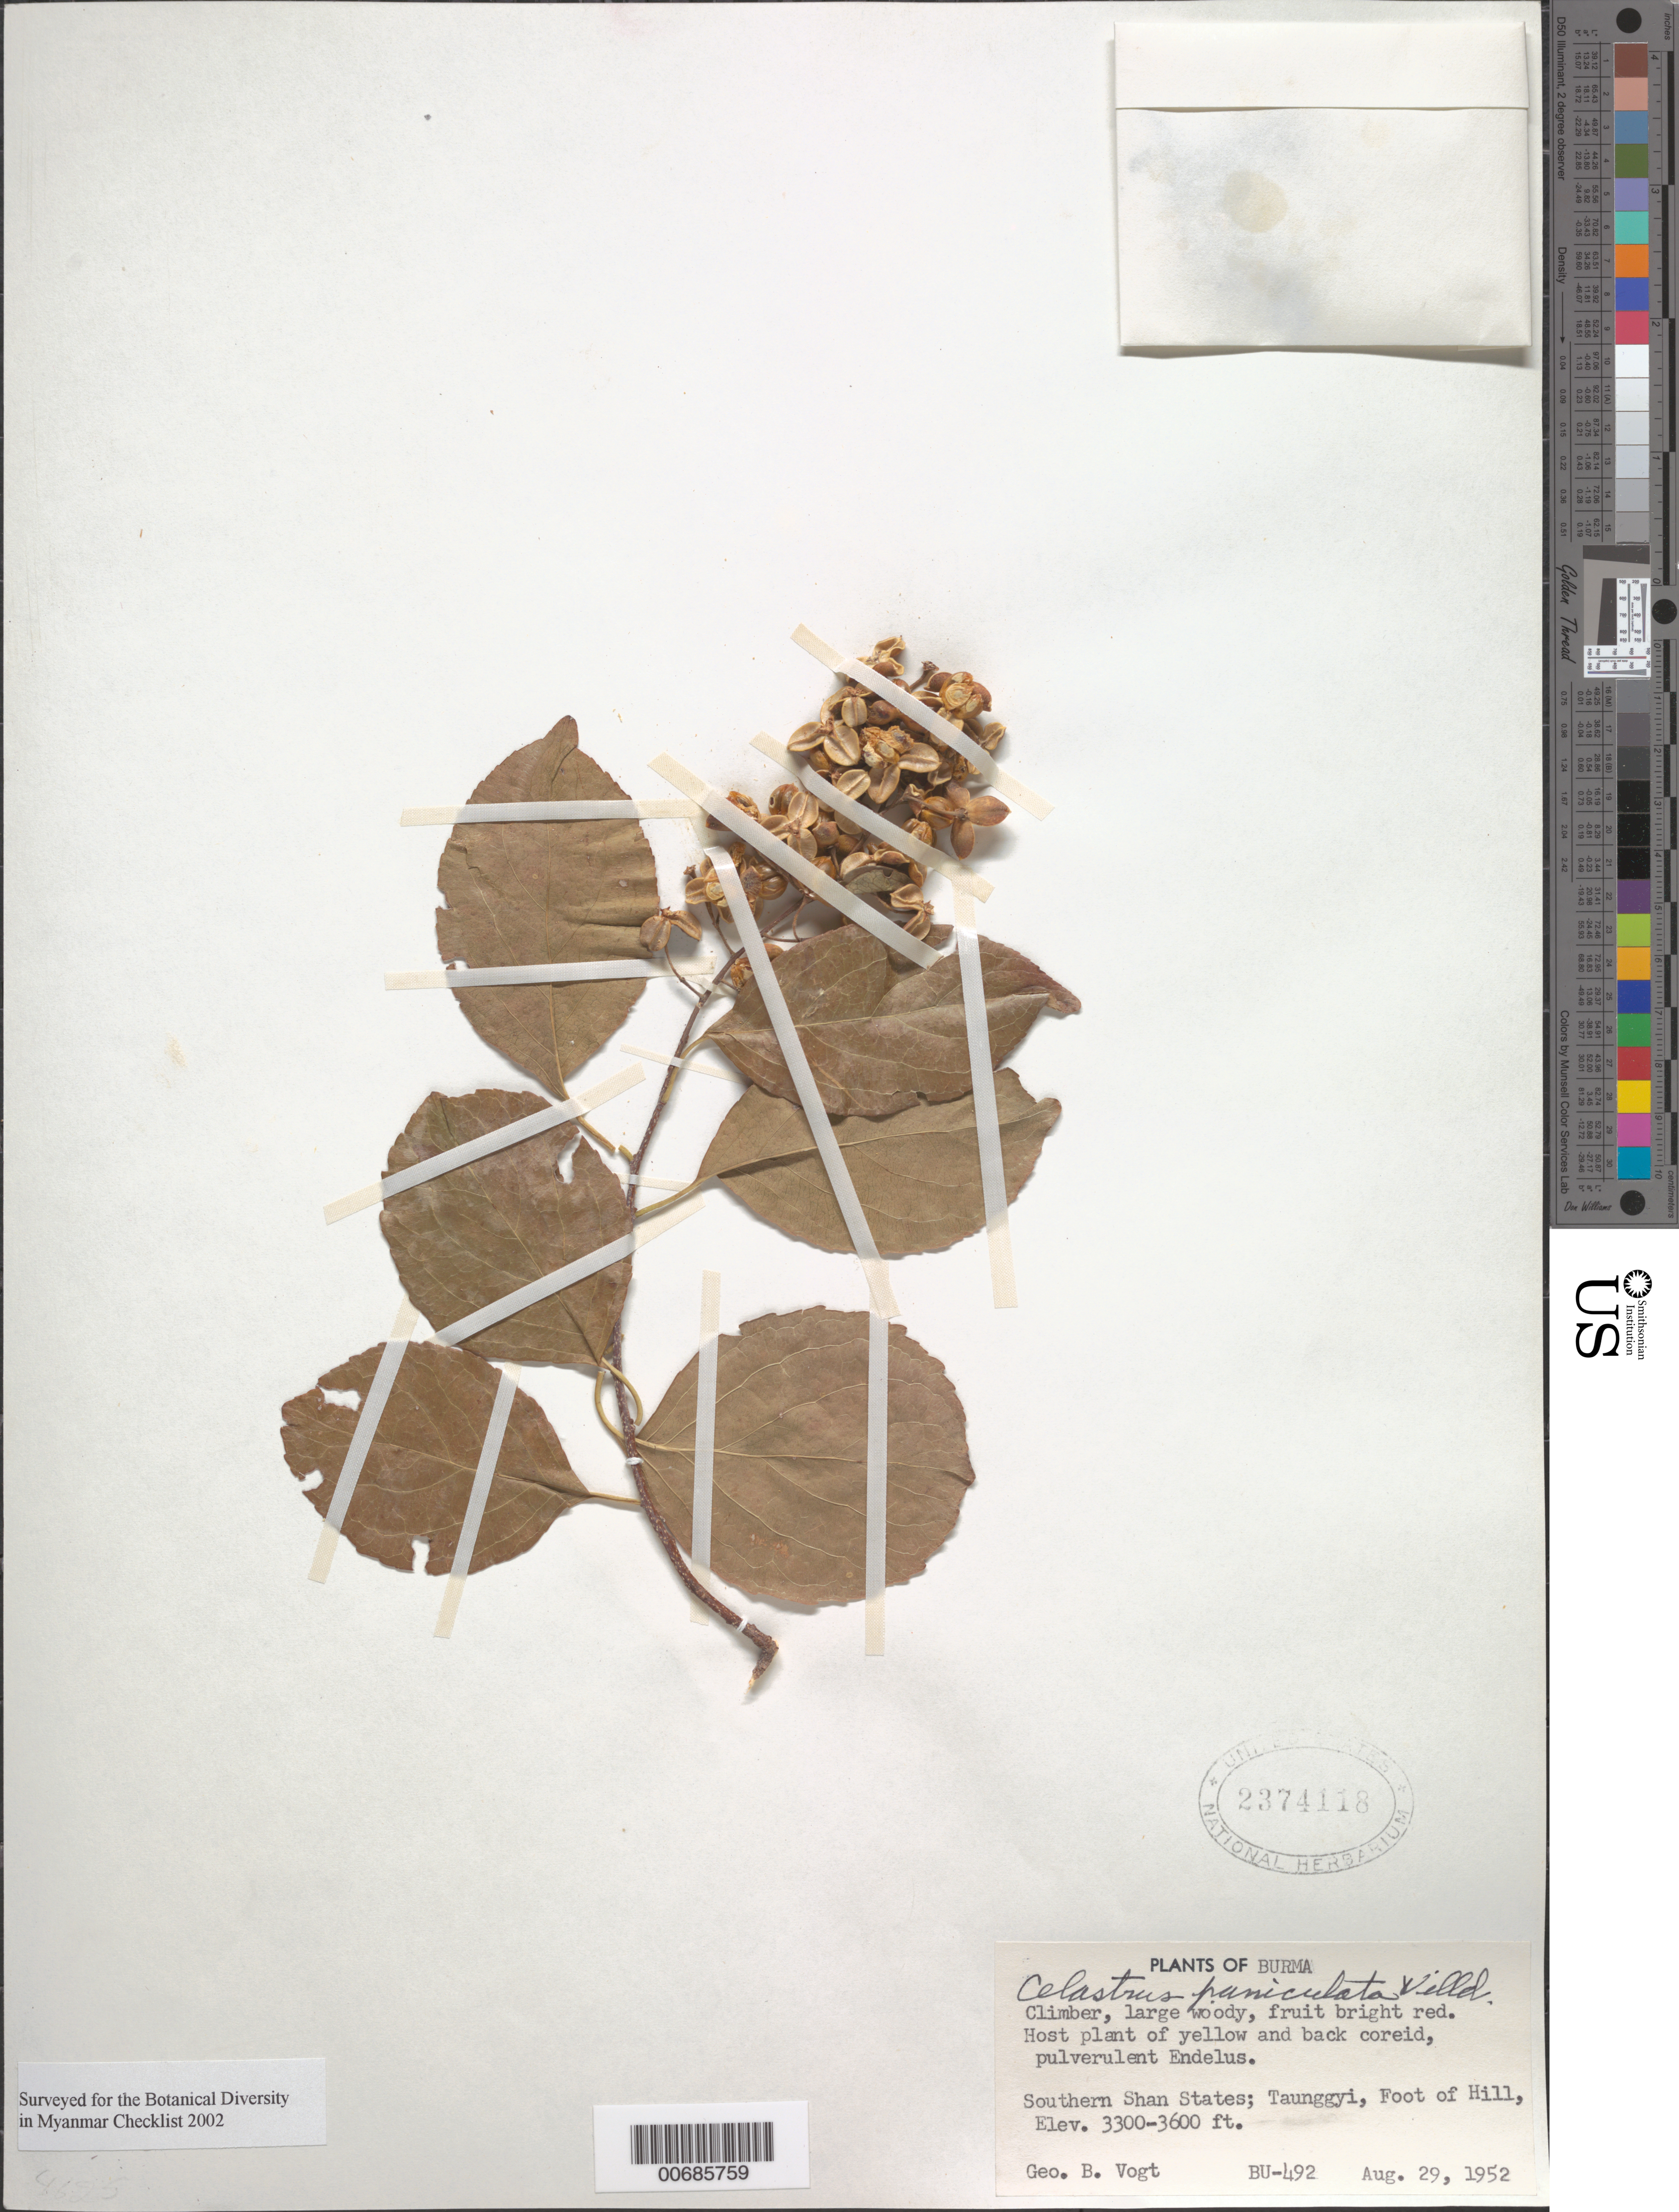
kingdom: Plantae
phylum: Tracheophyta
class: Magnoliopsida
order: Celastrales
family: Celastraceae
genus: Celastrus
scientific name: Celastrus paniculatus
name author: Willd.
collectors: G. Vogt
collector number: BU-492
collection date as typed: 29 Aug 1952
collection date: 1952-08-29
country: Myanmar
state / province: Shan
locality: Southern Shan States, Taunggyi, foot of Hill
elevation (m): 1006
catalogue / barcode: US 2374118